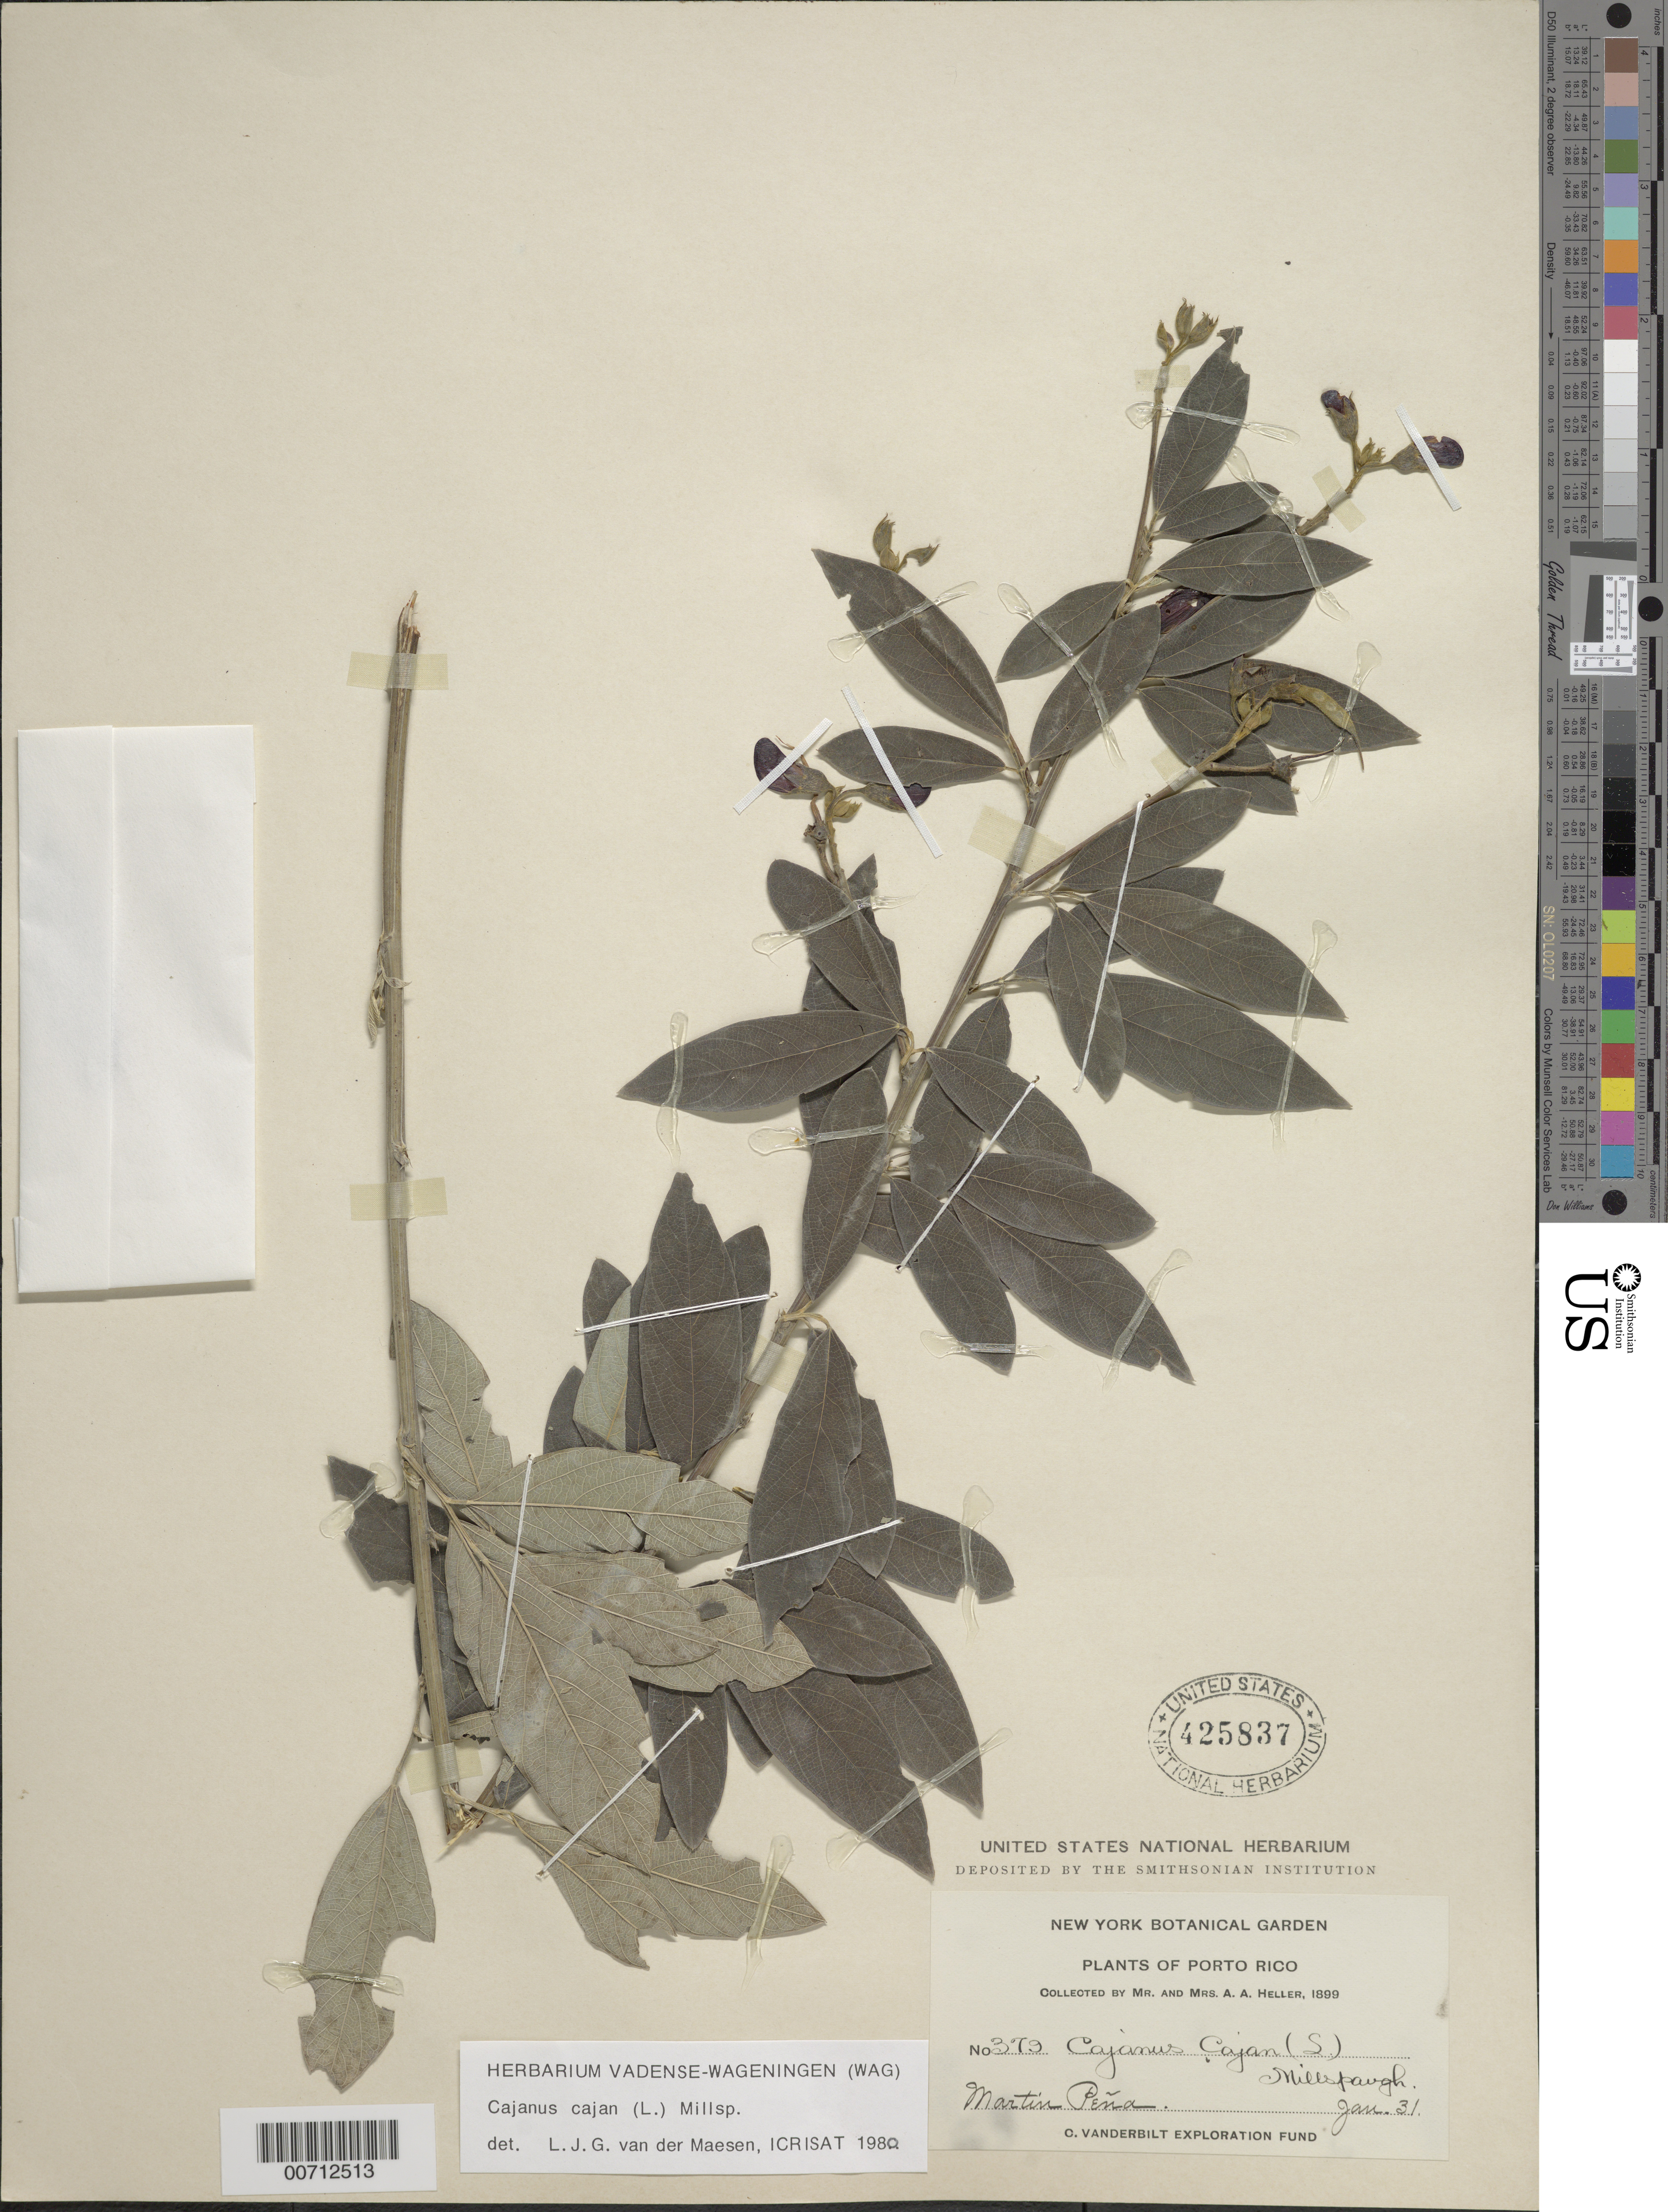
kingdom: Plantae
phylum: Tracheophyta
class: Magnoliopsida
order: Fabales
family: Fabaceae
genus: Cajanus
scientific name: Cajanus cajan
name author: (L.) Huth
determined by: Van Der Maesen, L. J. G., (WAG), Wageningen University (Netherlands)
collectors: A. A. Heller & -- Heller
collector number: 379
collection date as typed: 31 Jan 1899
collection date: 1899-01-31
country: Puerto Rico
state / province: Martin Pena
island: Greater Antilles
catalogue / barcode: US 425837